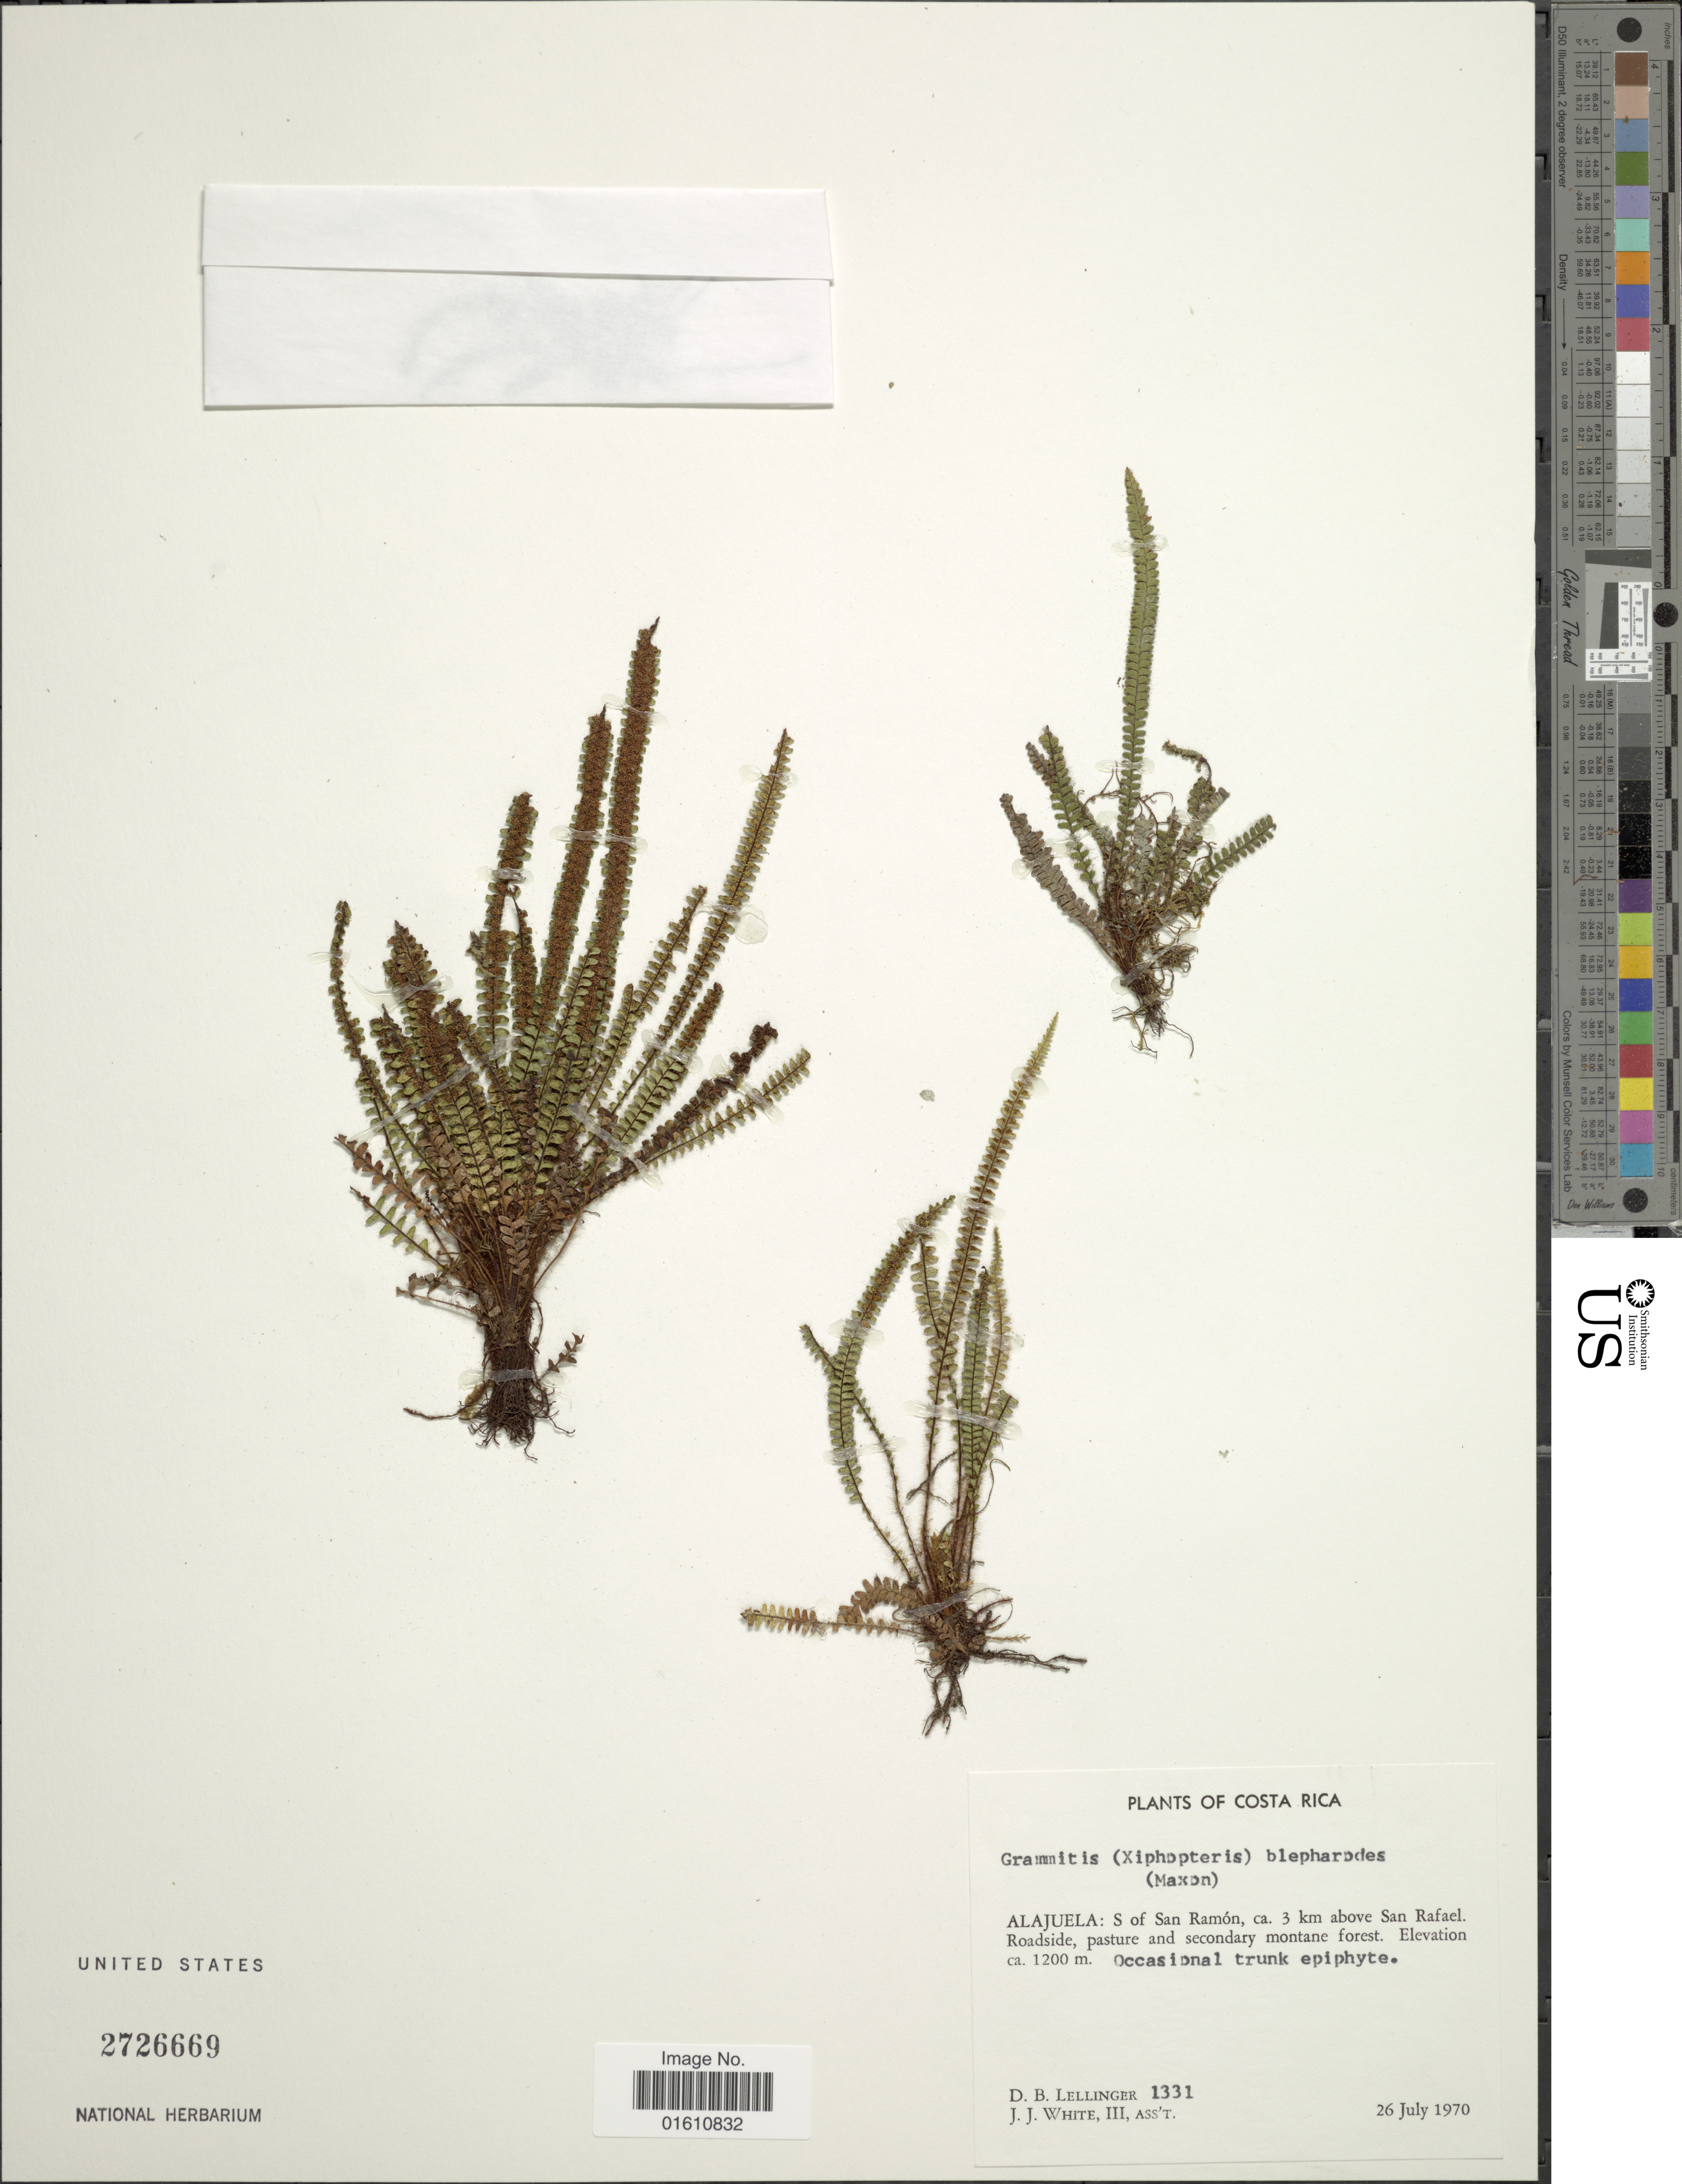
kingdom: Plantae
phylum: Tracheophyta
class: Polypodiopsida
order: Polypodiales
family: Polypodiaceae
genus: Moranopteris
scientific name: Moranopteris taenifolia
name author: (Jenman) R. Y. Hirai & J. Prado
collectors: D. B. Lellinger & J. J. White III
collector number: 1331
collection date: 1970-07-26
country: Costa Rica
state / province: Alajuela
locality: Alajuela: S of San Ramon, ca. 3 km above san Rafael, roadside, pasture and secondary montane forest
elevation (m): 1200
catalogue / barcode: US 2726669